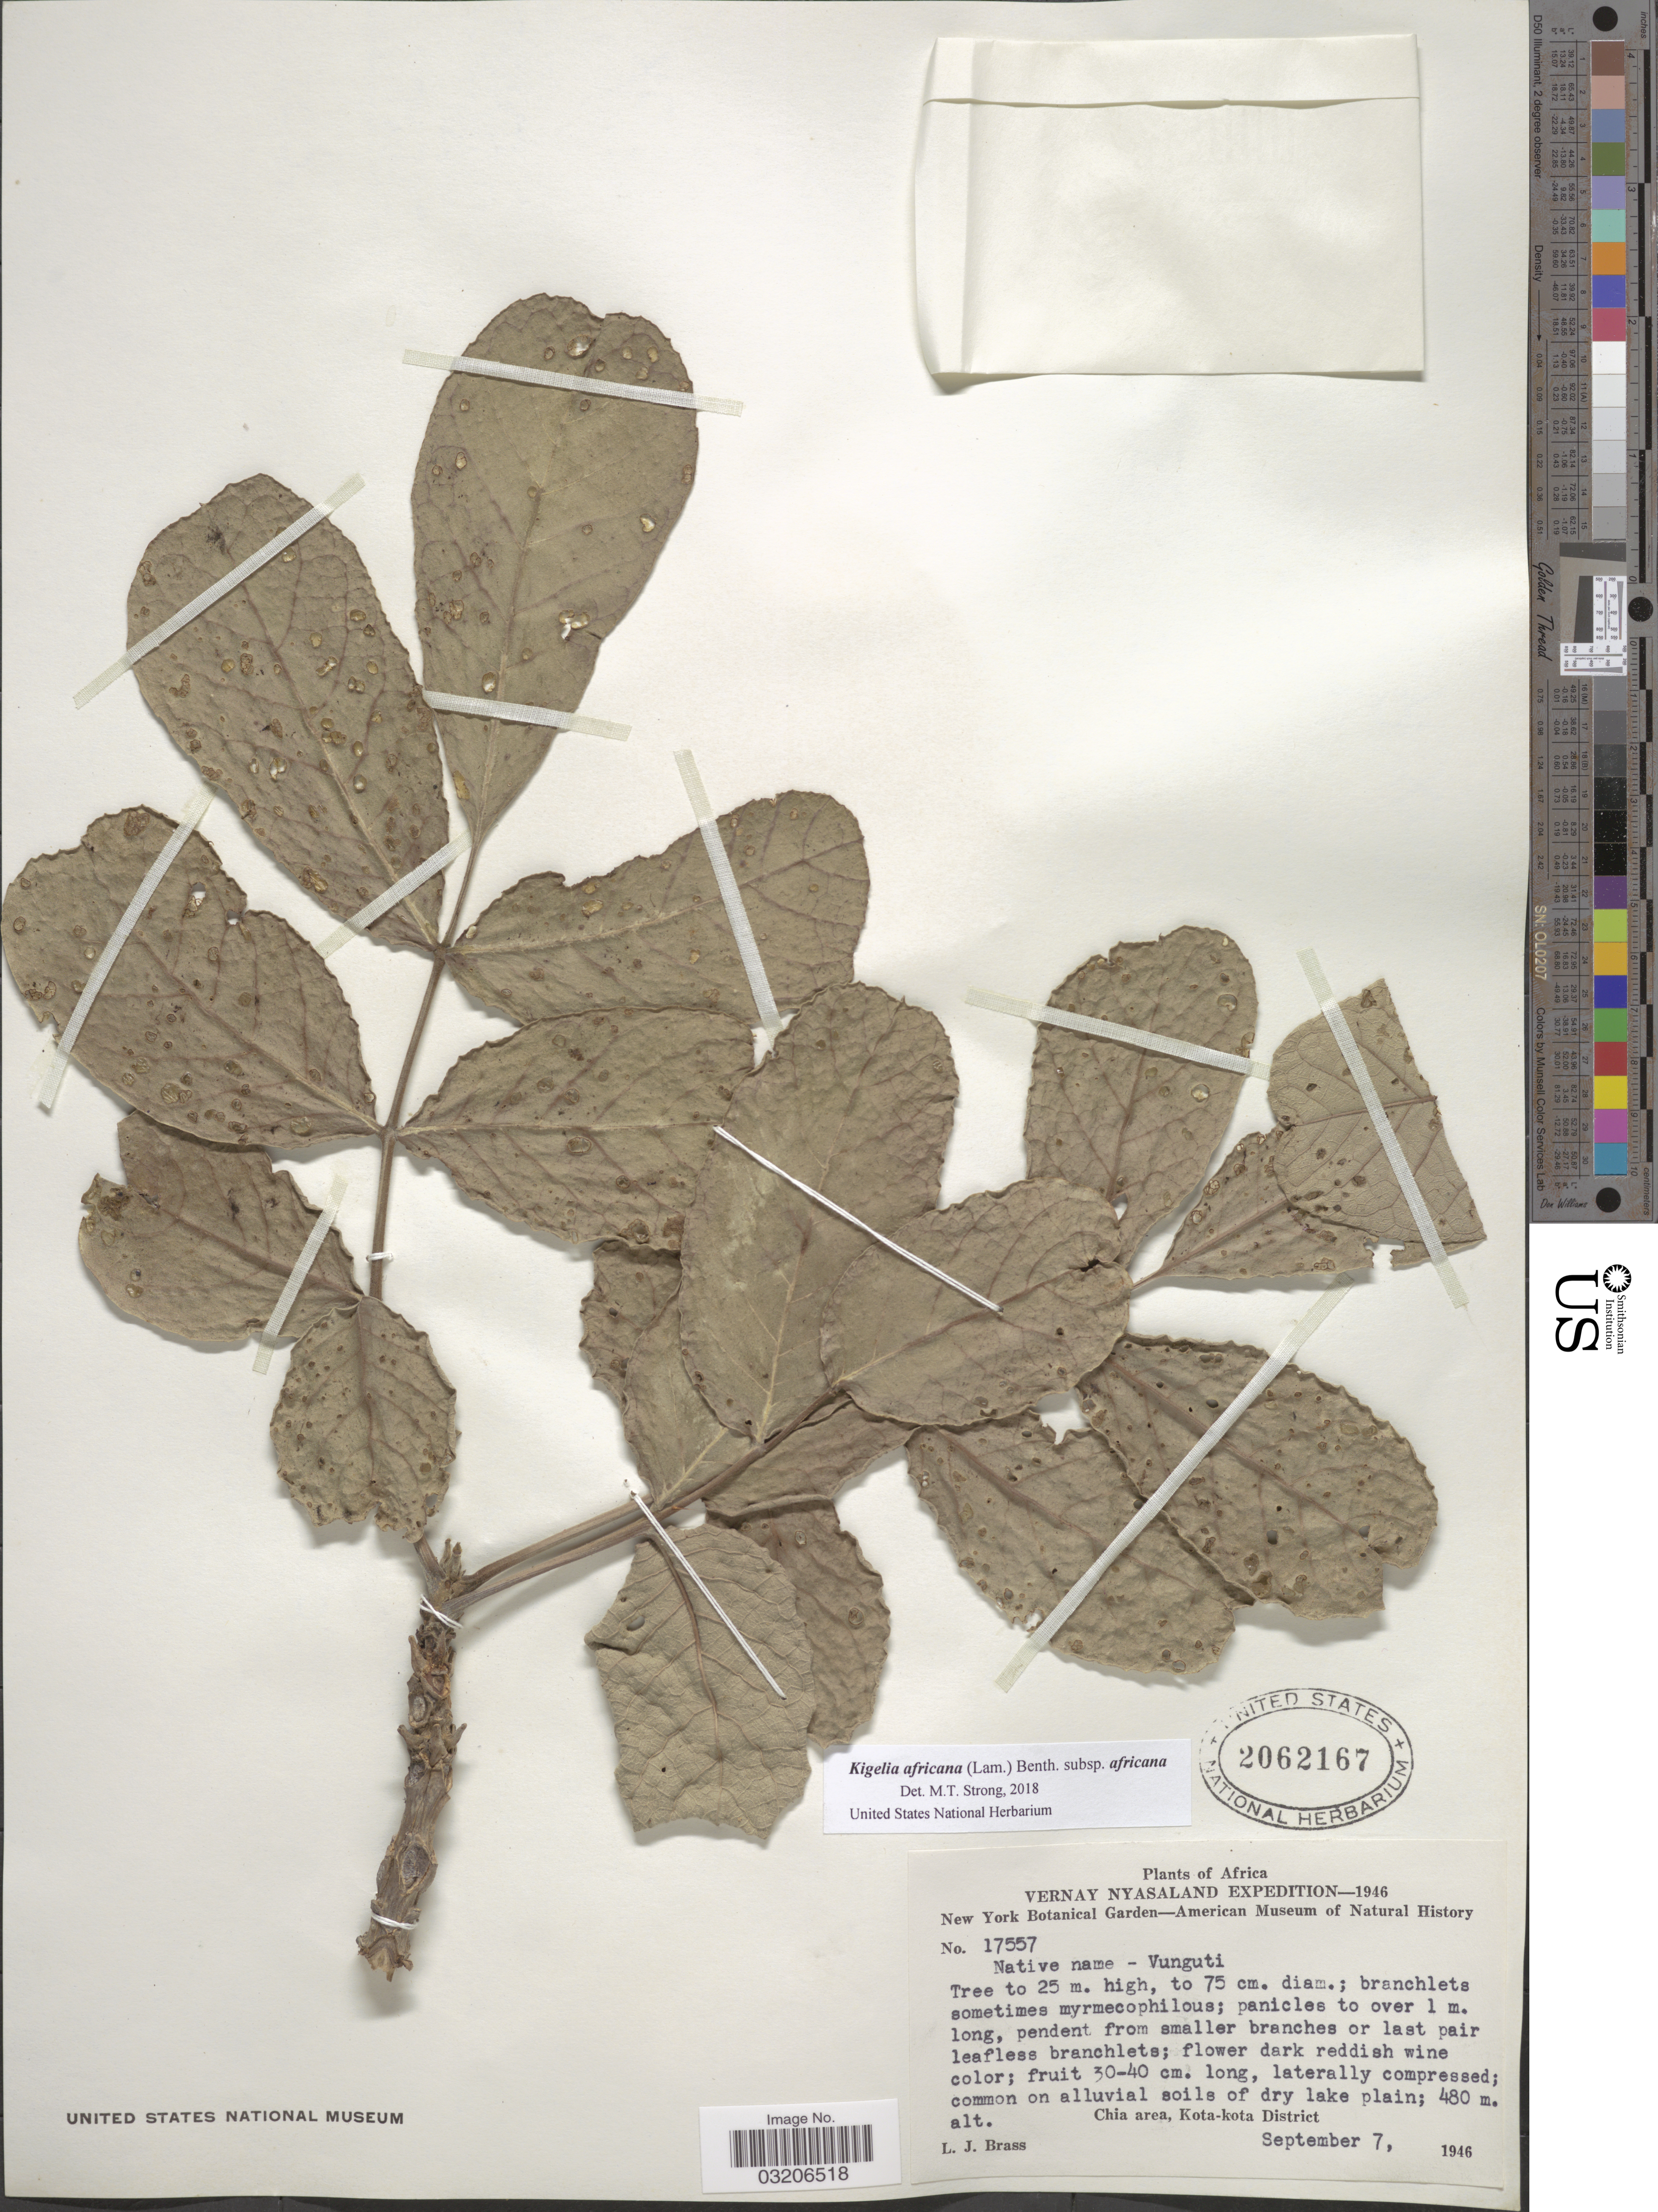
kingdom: Plantae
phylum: Tracheophyta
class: Magnoliopsida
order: Lamiales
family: Bignoniaceae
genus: Kigelia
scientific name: Kigelia africana subsp. africana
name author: (Lam.) Benth.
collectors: L. J. Brass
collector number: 17557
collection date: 1946-09-07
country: Malawi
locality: Vernay Nyasaland. Chia area, Kota-kota District.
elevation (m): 480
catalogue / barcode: US 2062167